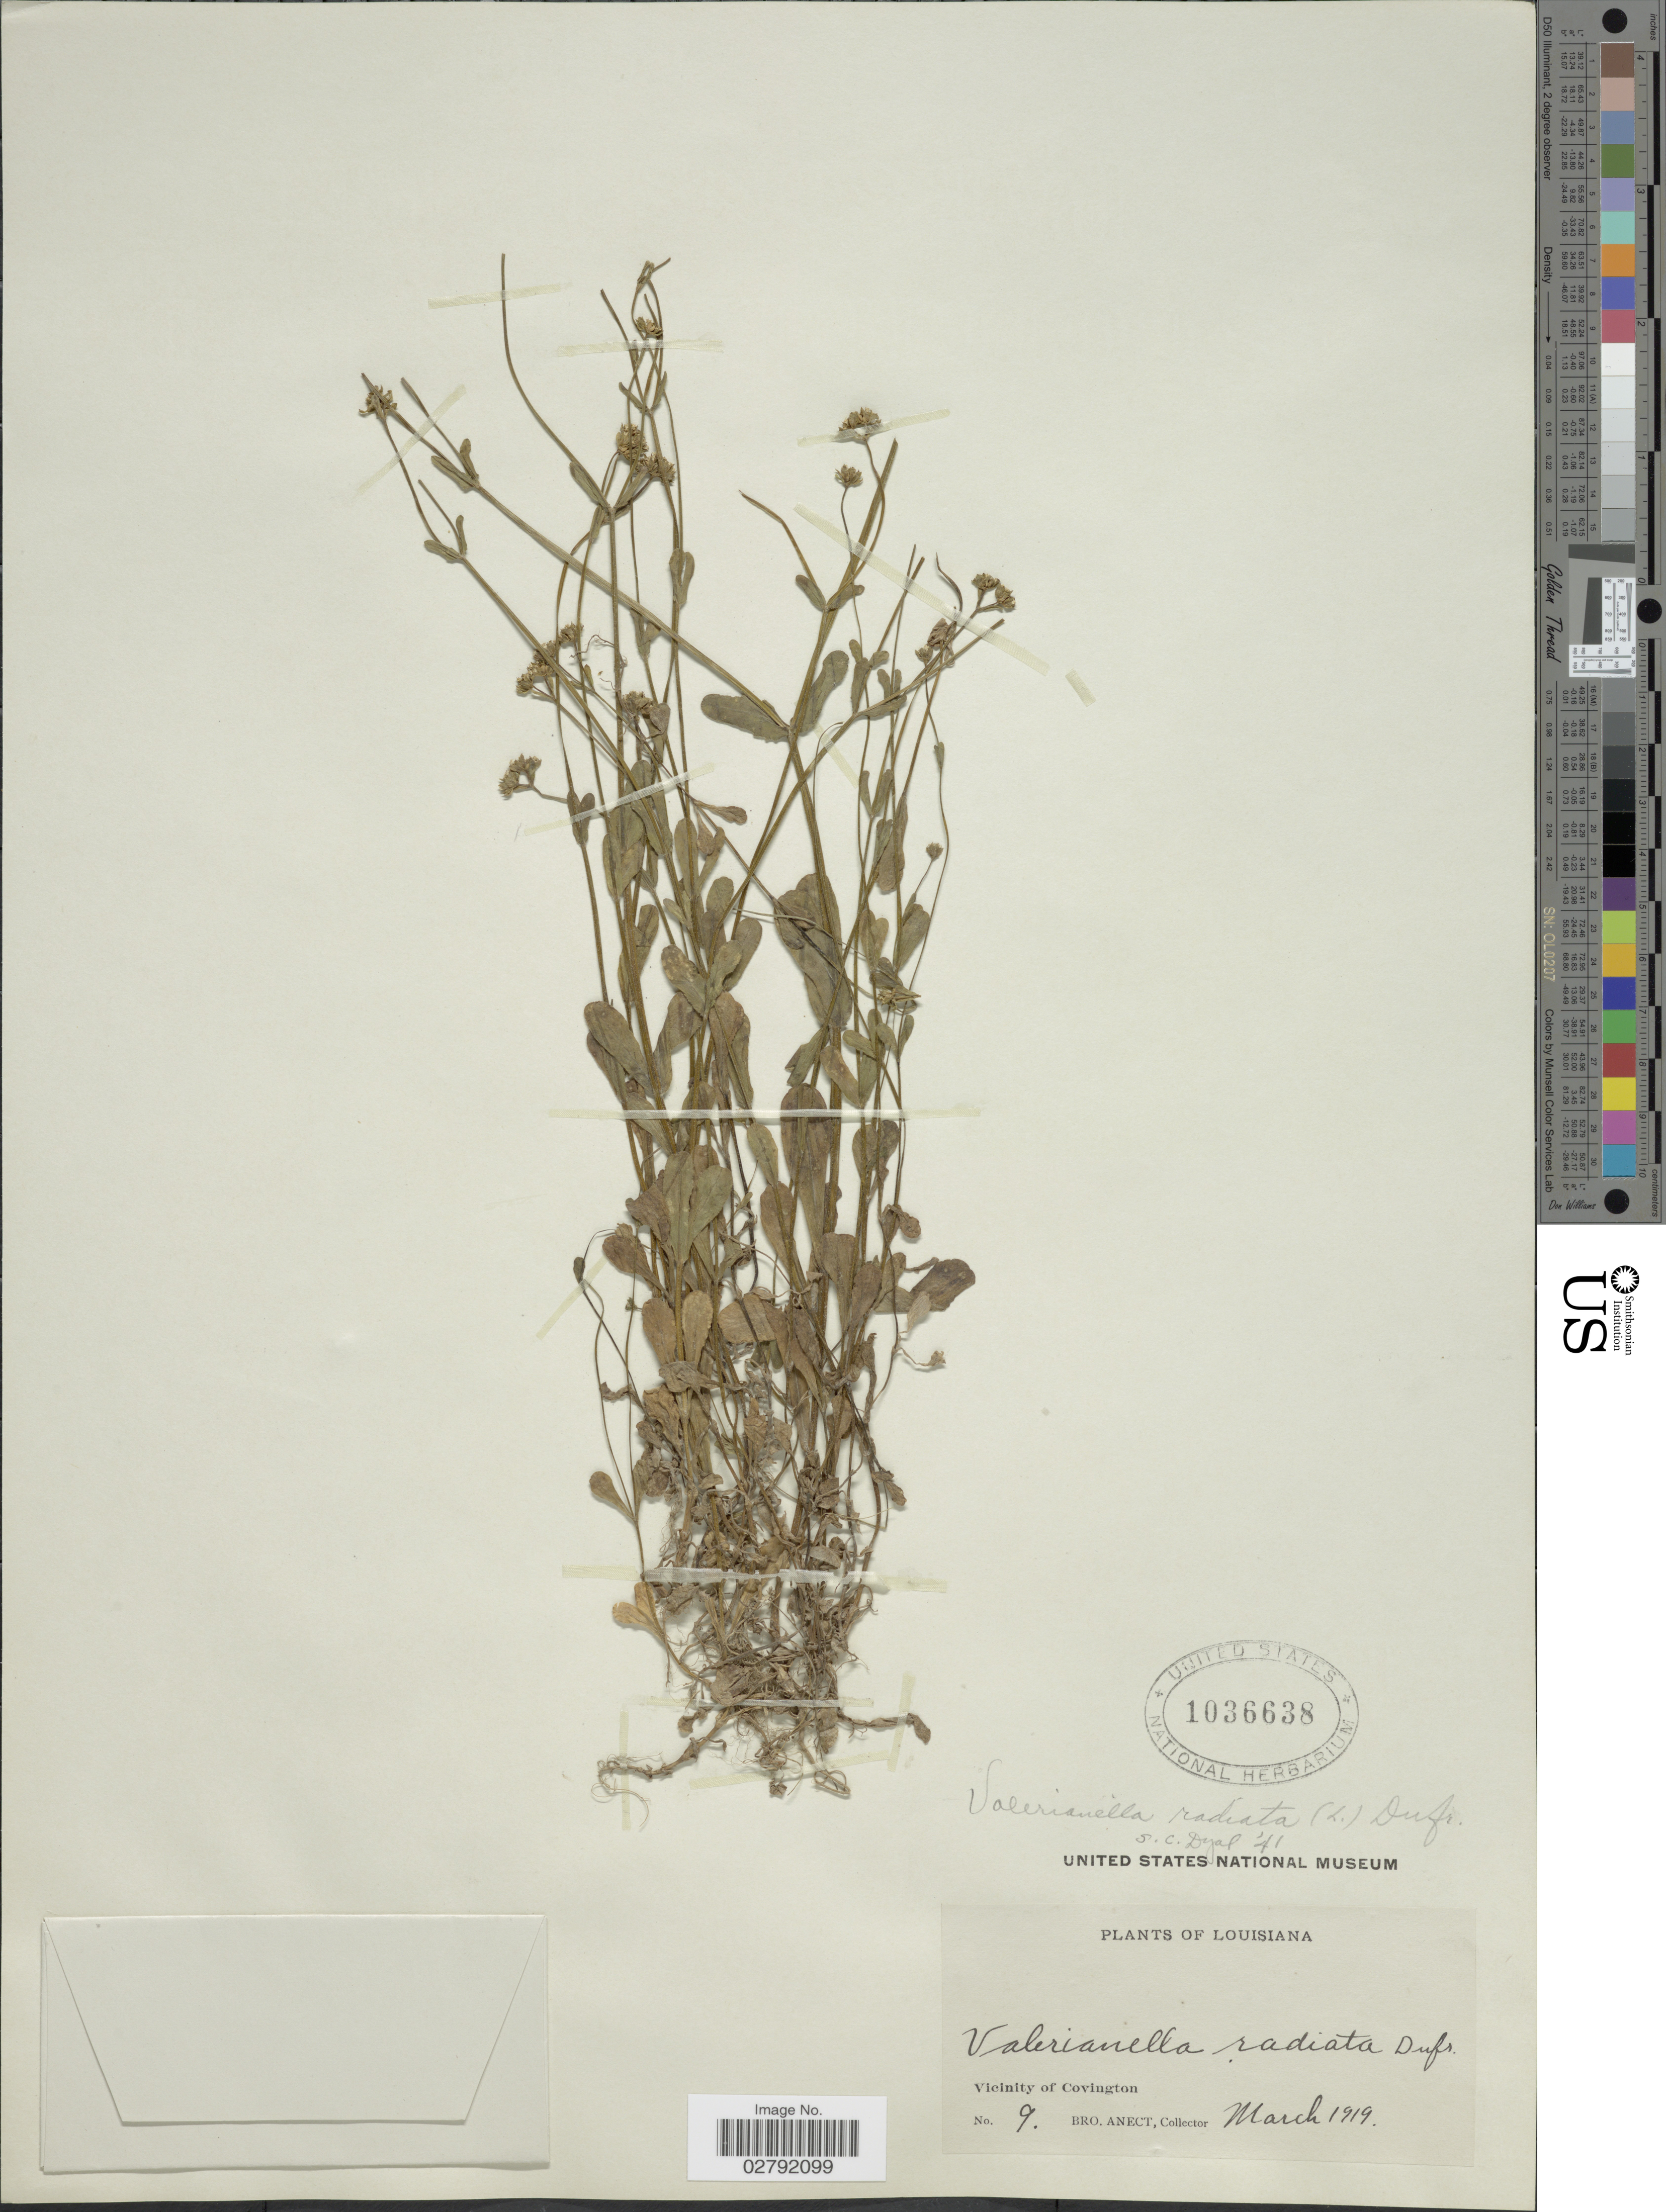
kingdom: Plantae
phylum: Tracheophyta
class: Magnoliopsida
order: Dipsacales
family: Caprifoliaceae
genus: Valerianella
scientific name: Valerianella radiata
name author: (L.) Dufr.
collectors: B. Anect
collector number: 9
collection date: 1919-03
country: United States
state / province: Louisiana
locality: Vicinity of Covinton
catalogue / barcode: US 1036638